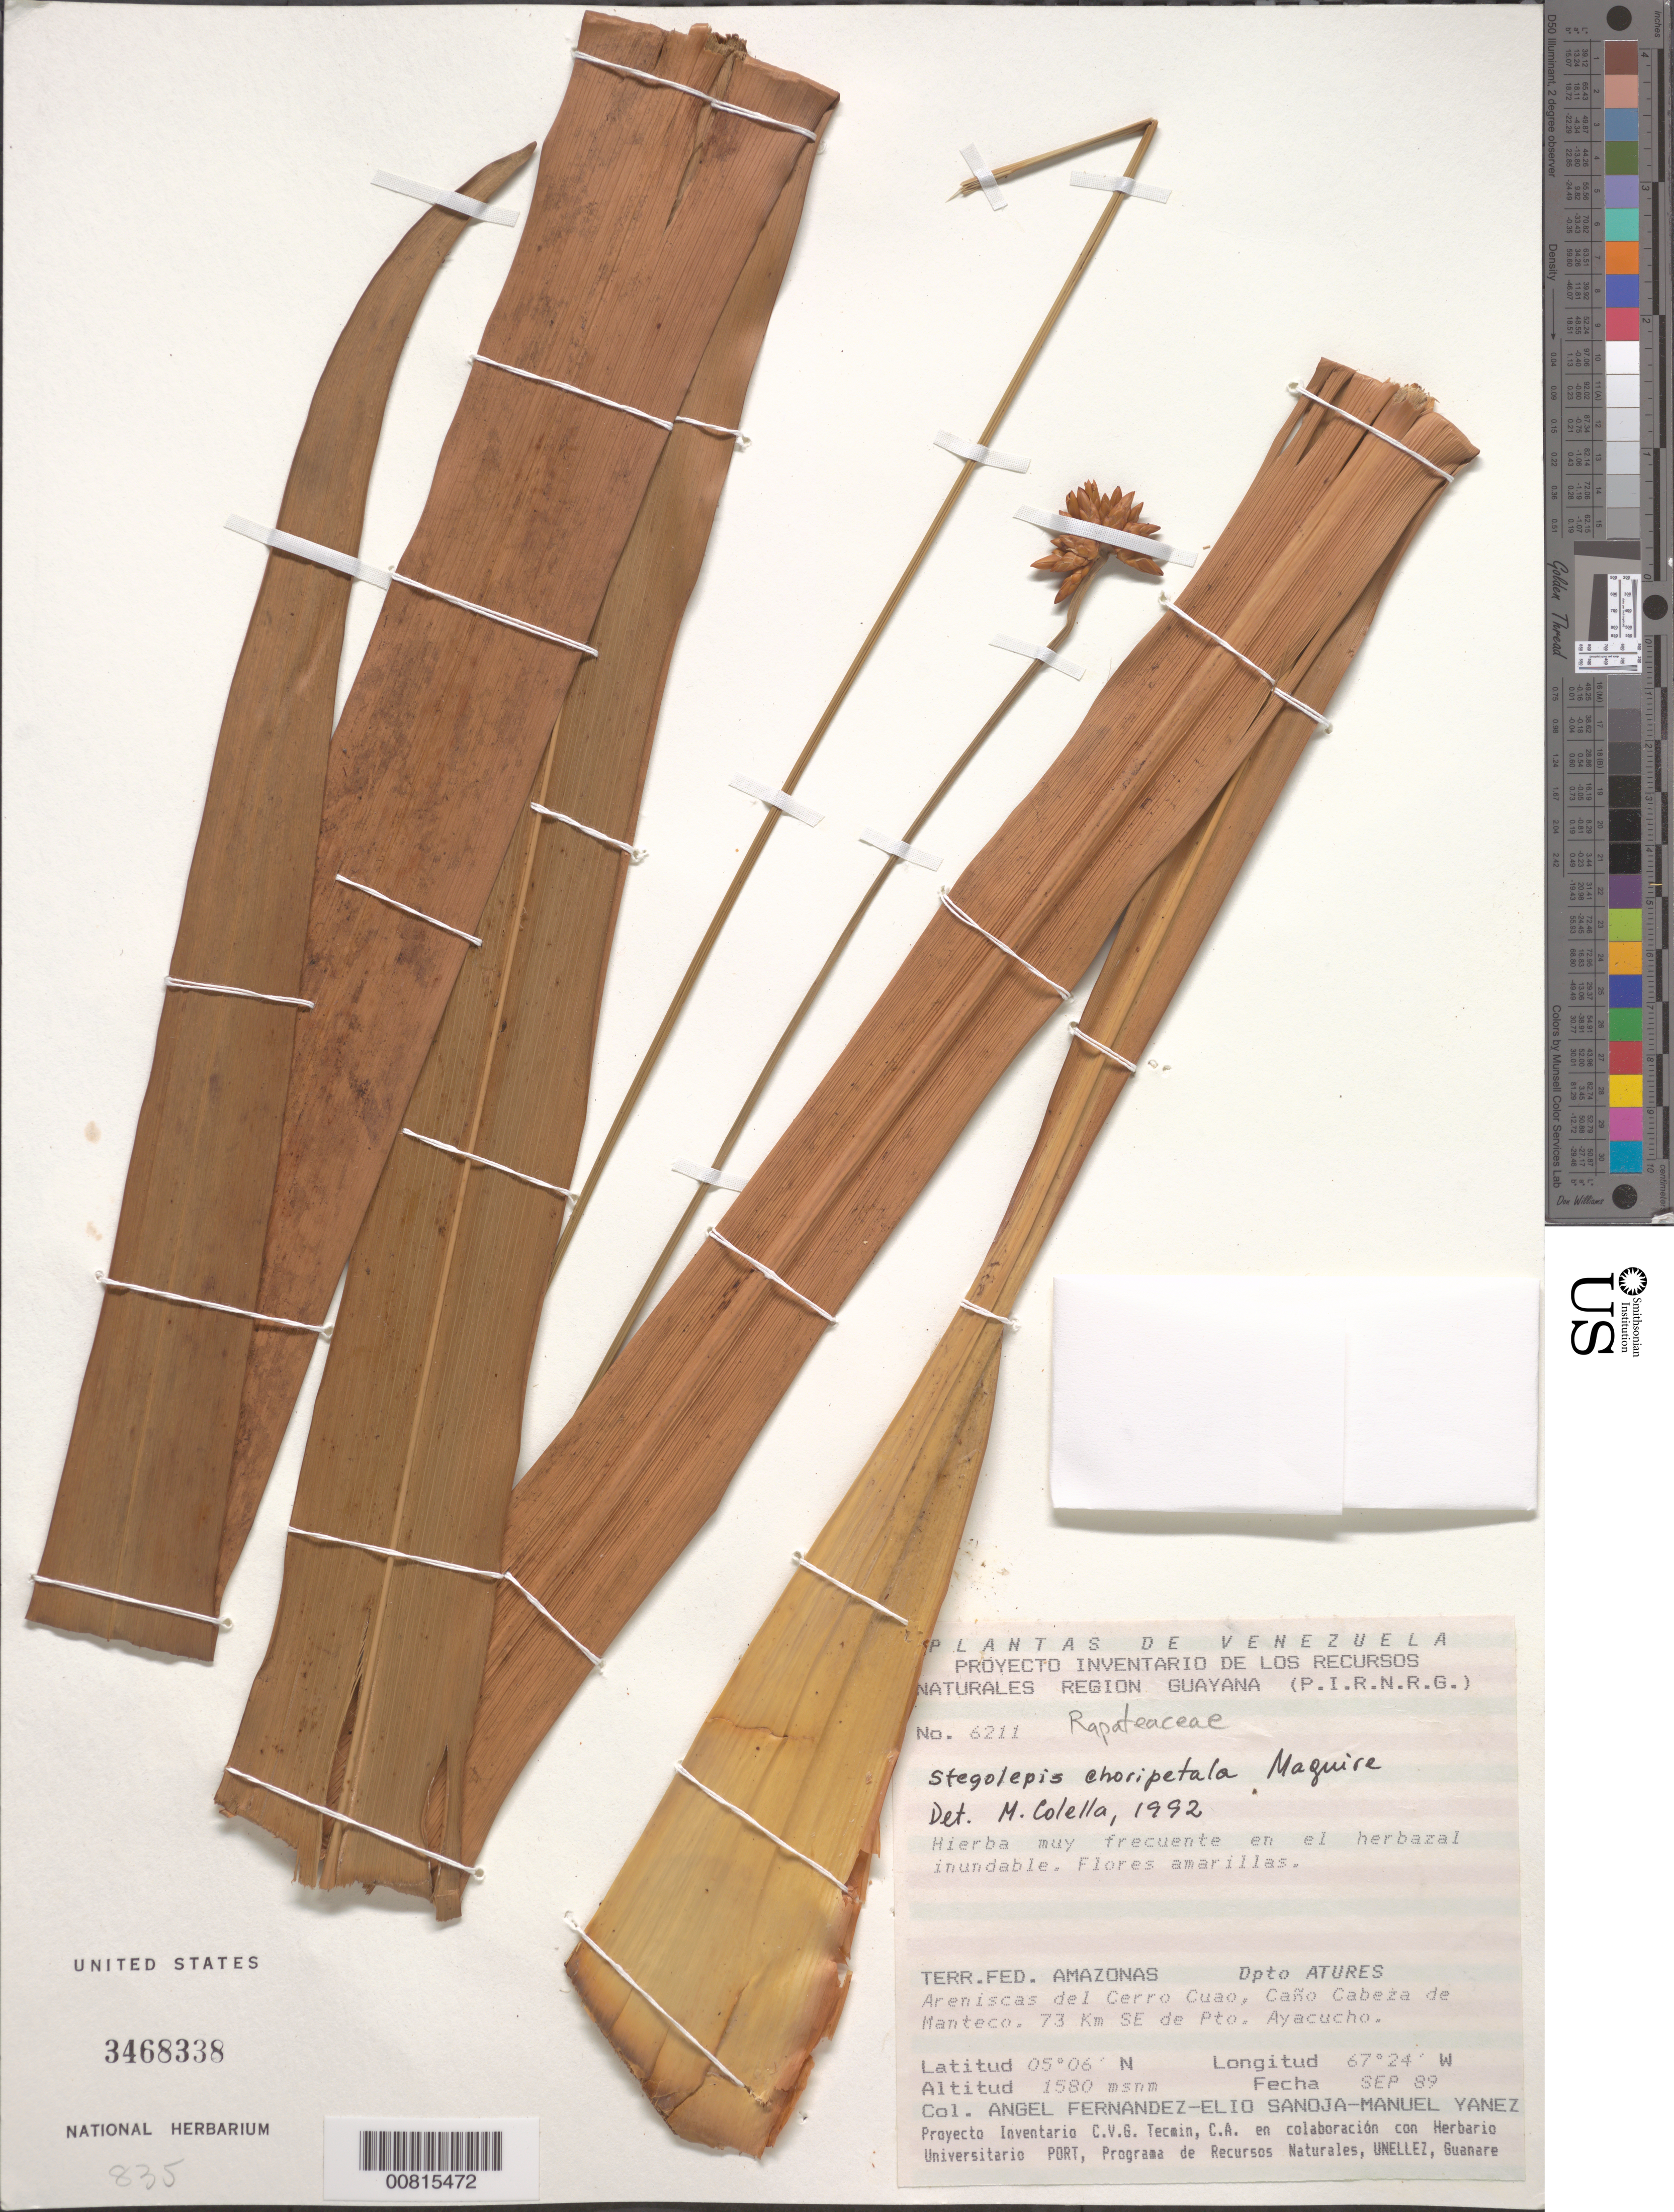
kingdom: Plantae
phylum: Tracheophyta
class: Liliopsida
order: Poales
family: Rapateaceae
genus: Stegolepis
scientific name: Stegolepis choripetala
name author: Maguire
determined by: Cuello, Nidia L.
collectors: A. Fernández, E. Sanoja & M. Yanez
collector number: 6211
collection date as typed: Sep-89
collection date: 1989-09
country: Venezuela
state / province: Amazonas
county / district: Atures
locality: Cerro Cuao, Caño Cabeza de Manteco, 73 km SE of Puerto Ayacucho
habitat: Herbazal inundable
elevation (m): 1580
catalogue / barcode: US 3468338